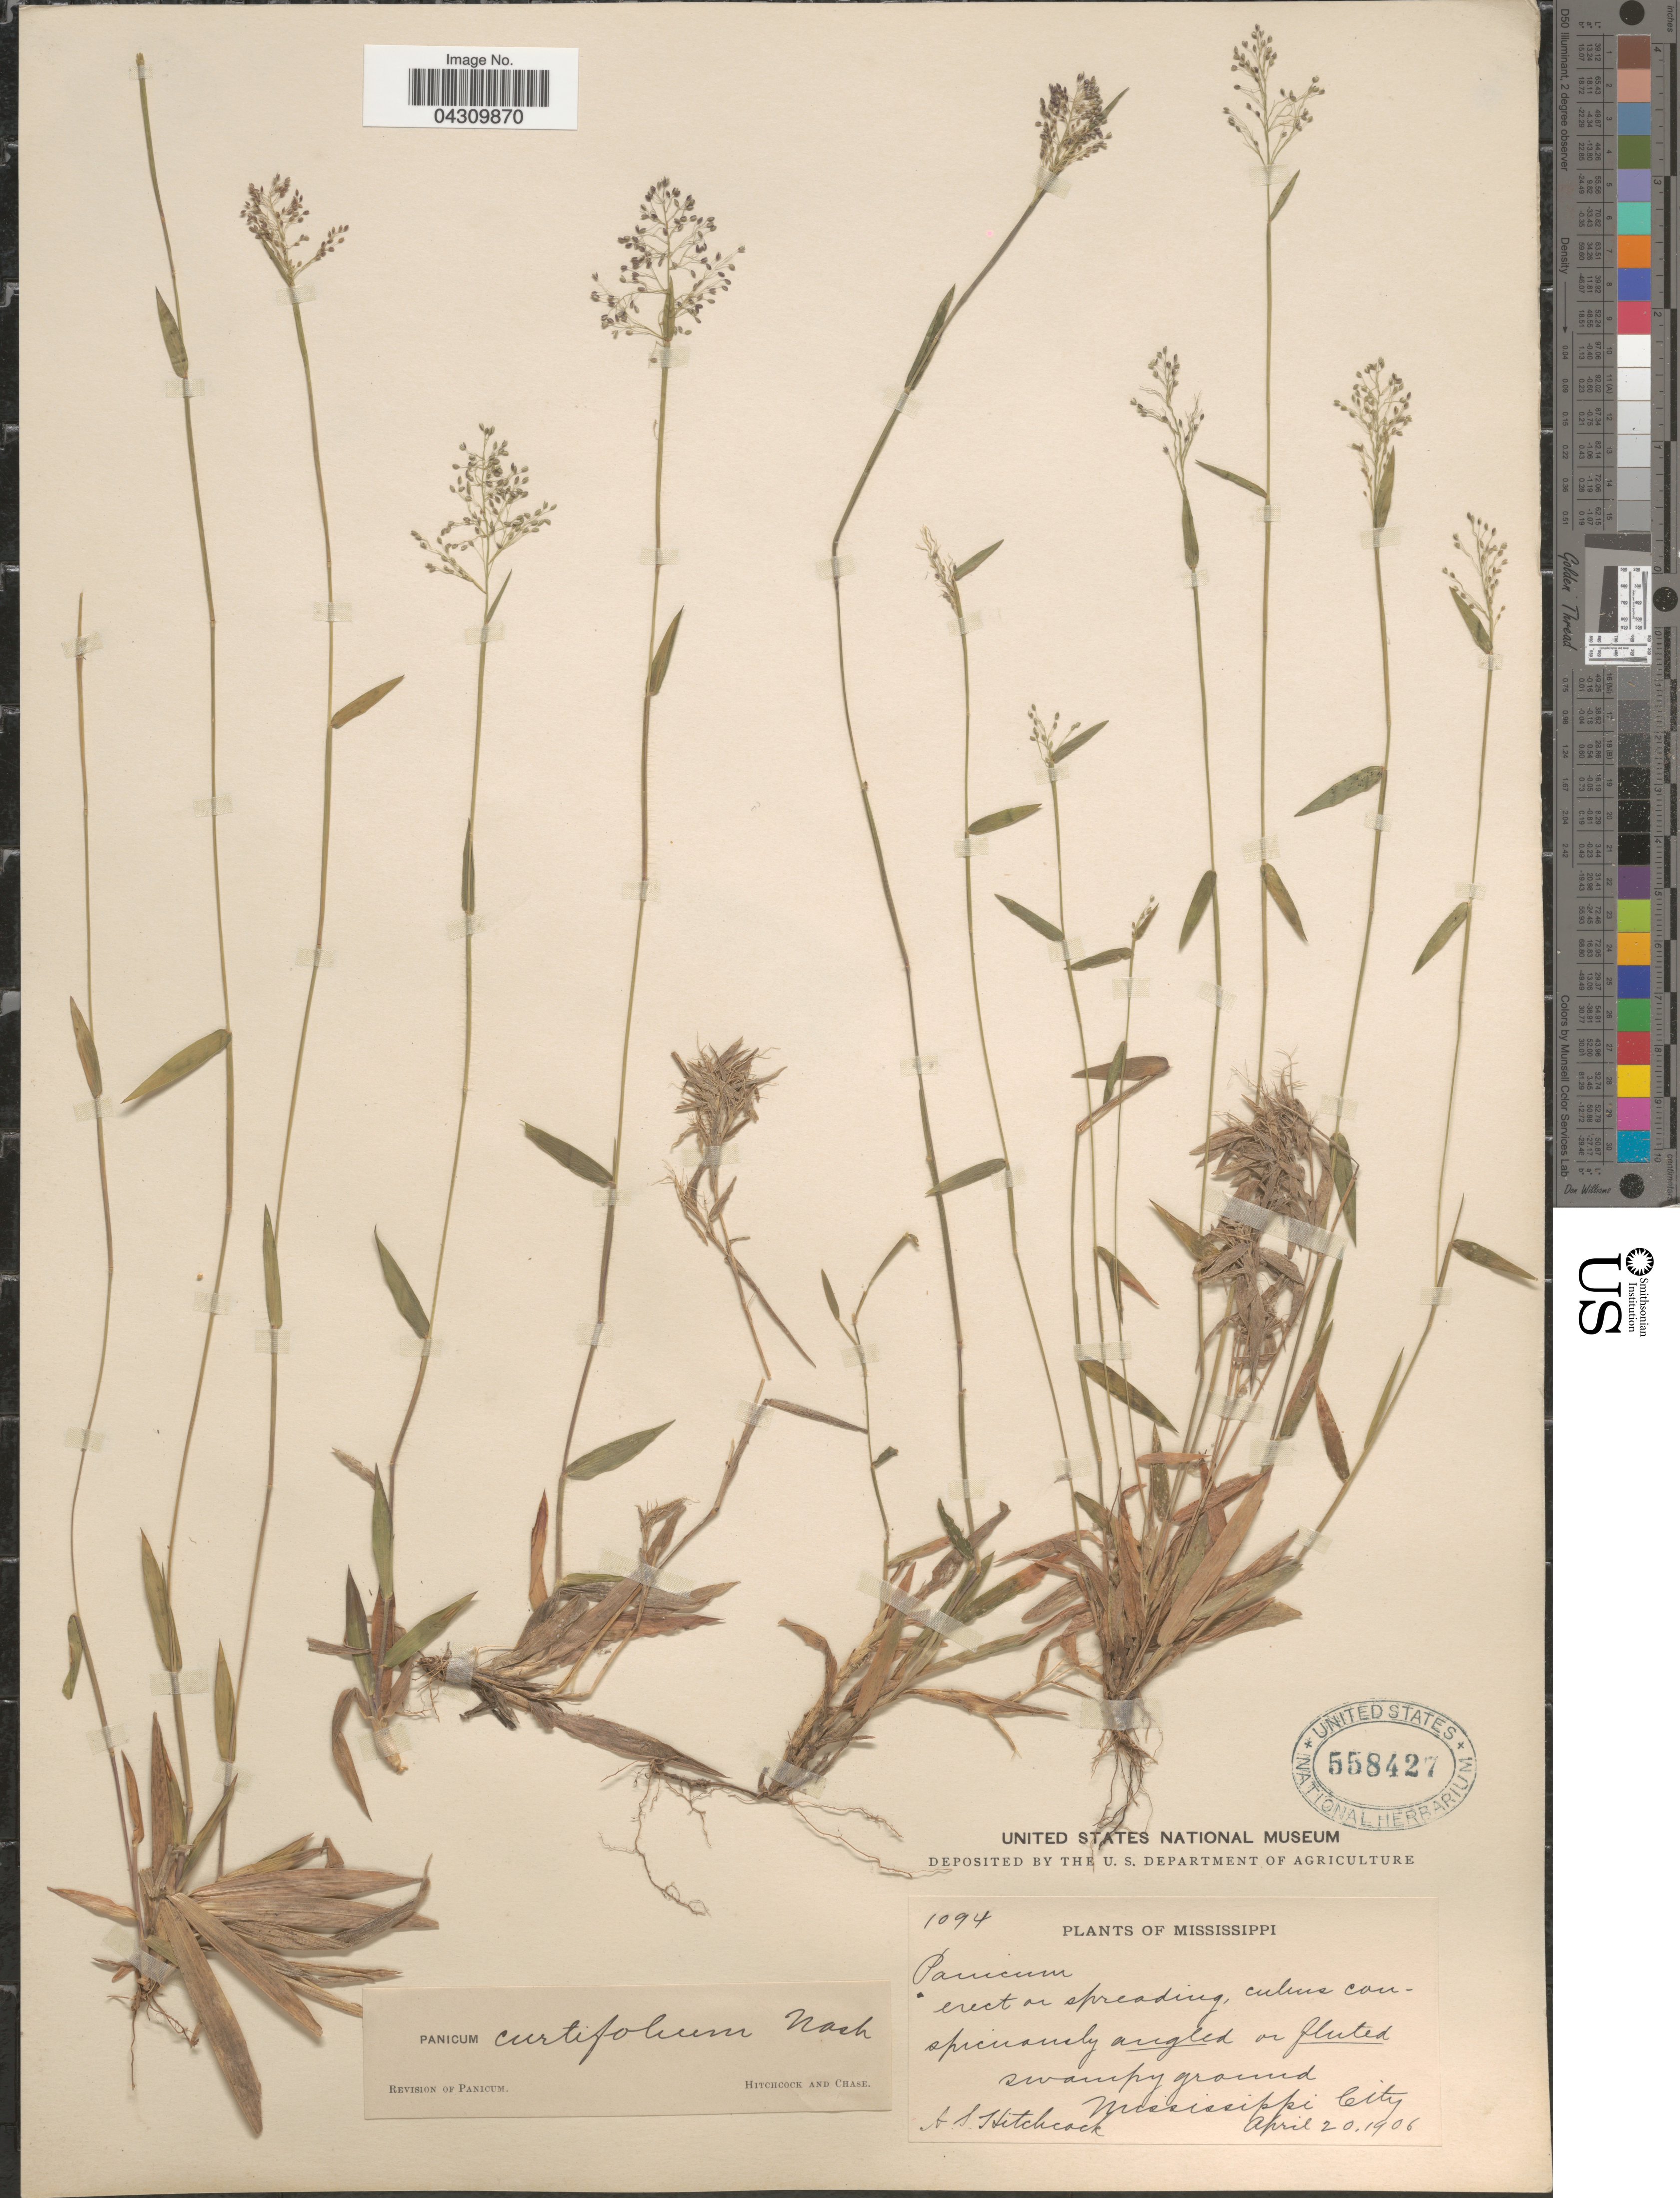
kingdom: Plantae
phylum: Tracheophyta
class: Liliopsida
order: Poales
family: Poaceae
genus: Dichanthelium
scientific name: Dichanthelium acuminatum var. acuminatum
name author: (Sw.) Gould & C.A. Clark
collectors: A. S. Hitchcock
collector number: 1094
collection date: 1906-04-20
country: United States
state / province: Mississippi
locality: Swampy ground Mississippi City.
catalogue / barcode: US 558427